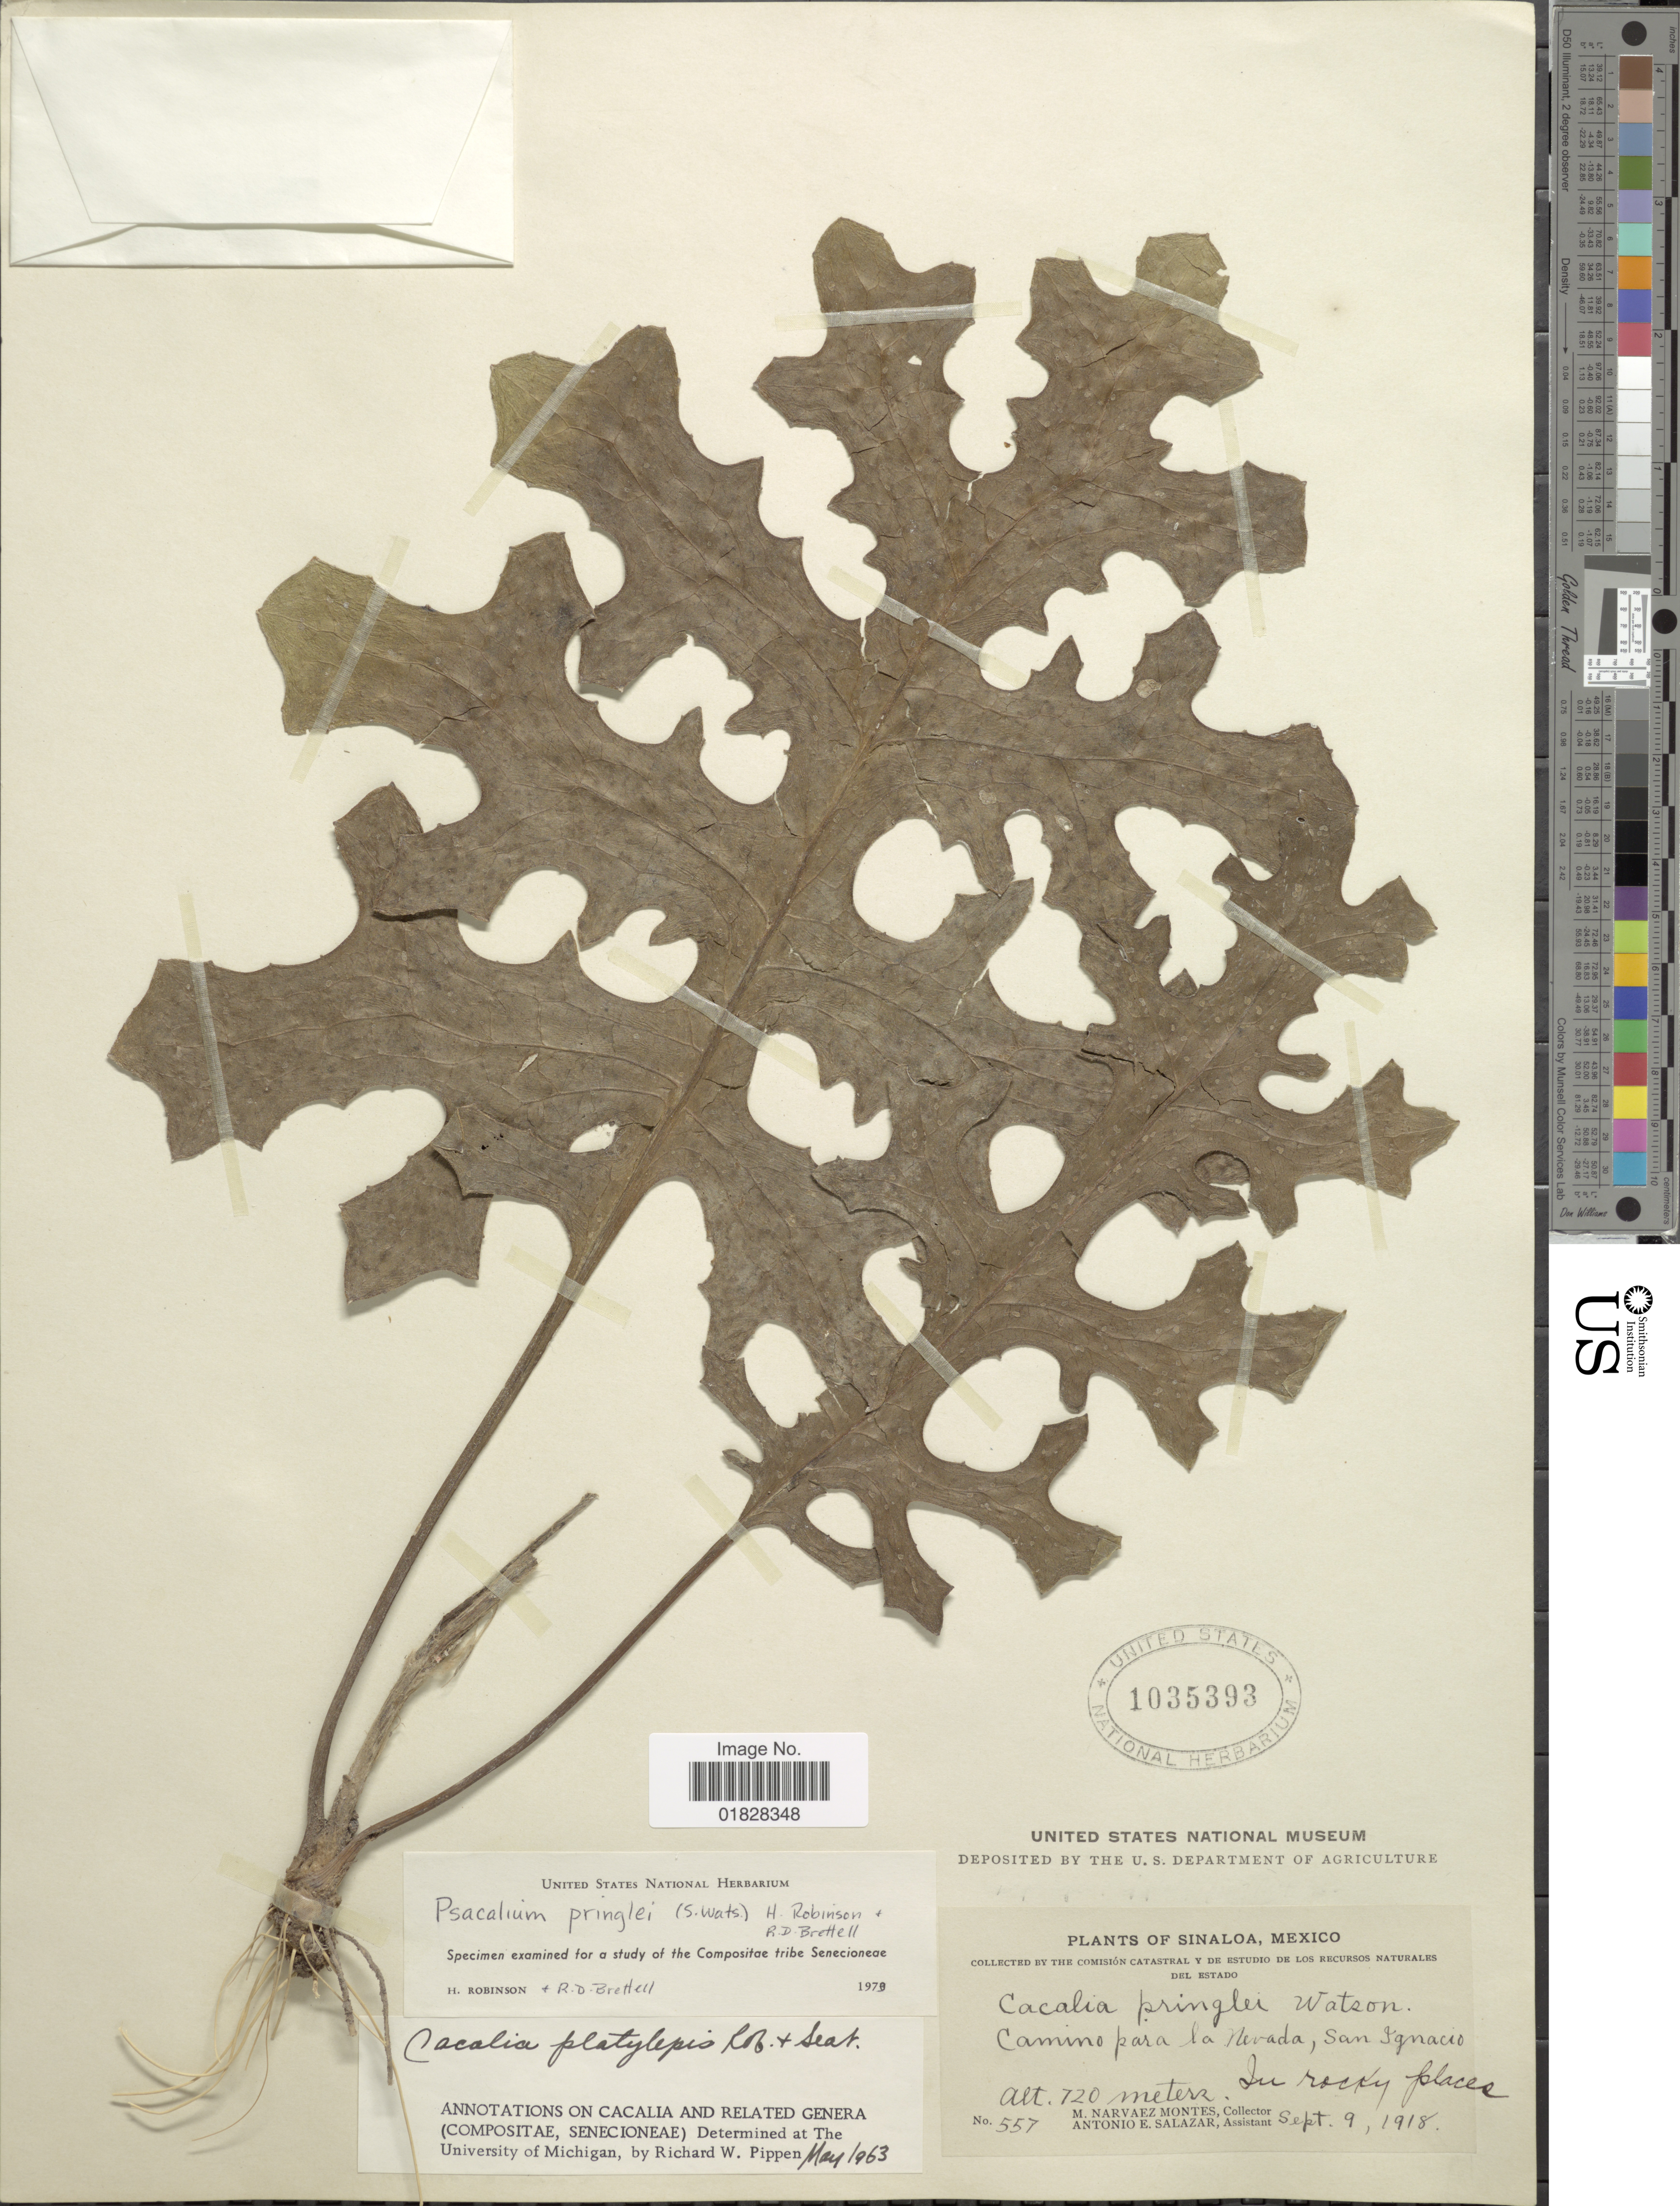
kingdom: Plantae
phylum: Tracheophyta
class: Magnoliopsida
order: Asterales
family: Asteraceae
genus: Psacalium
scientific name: Psacalium pringlei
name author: (S. Watson) H. Rob. & Brettell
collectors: M. Navarez Montes & A. E. Salazar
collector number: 557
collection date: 1918-09-09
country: Mexico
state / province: Sinaloa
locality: Camino para la Nevada, San Ignacio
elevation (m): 720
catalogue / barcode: US 1035393